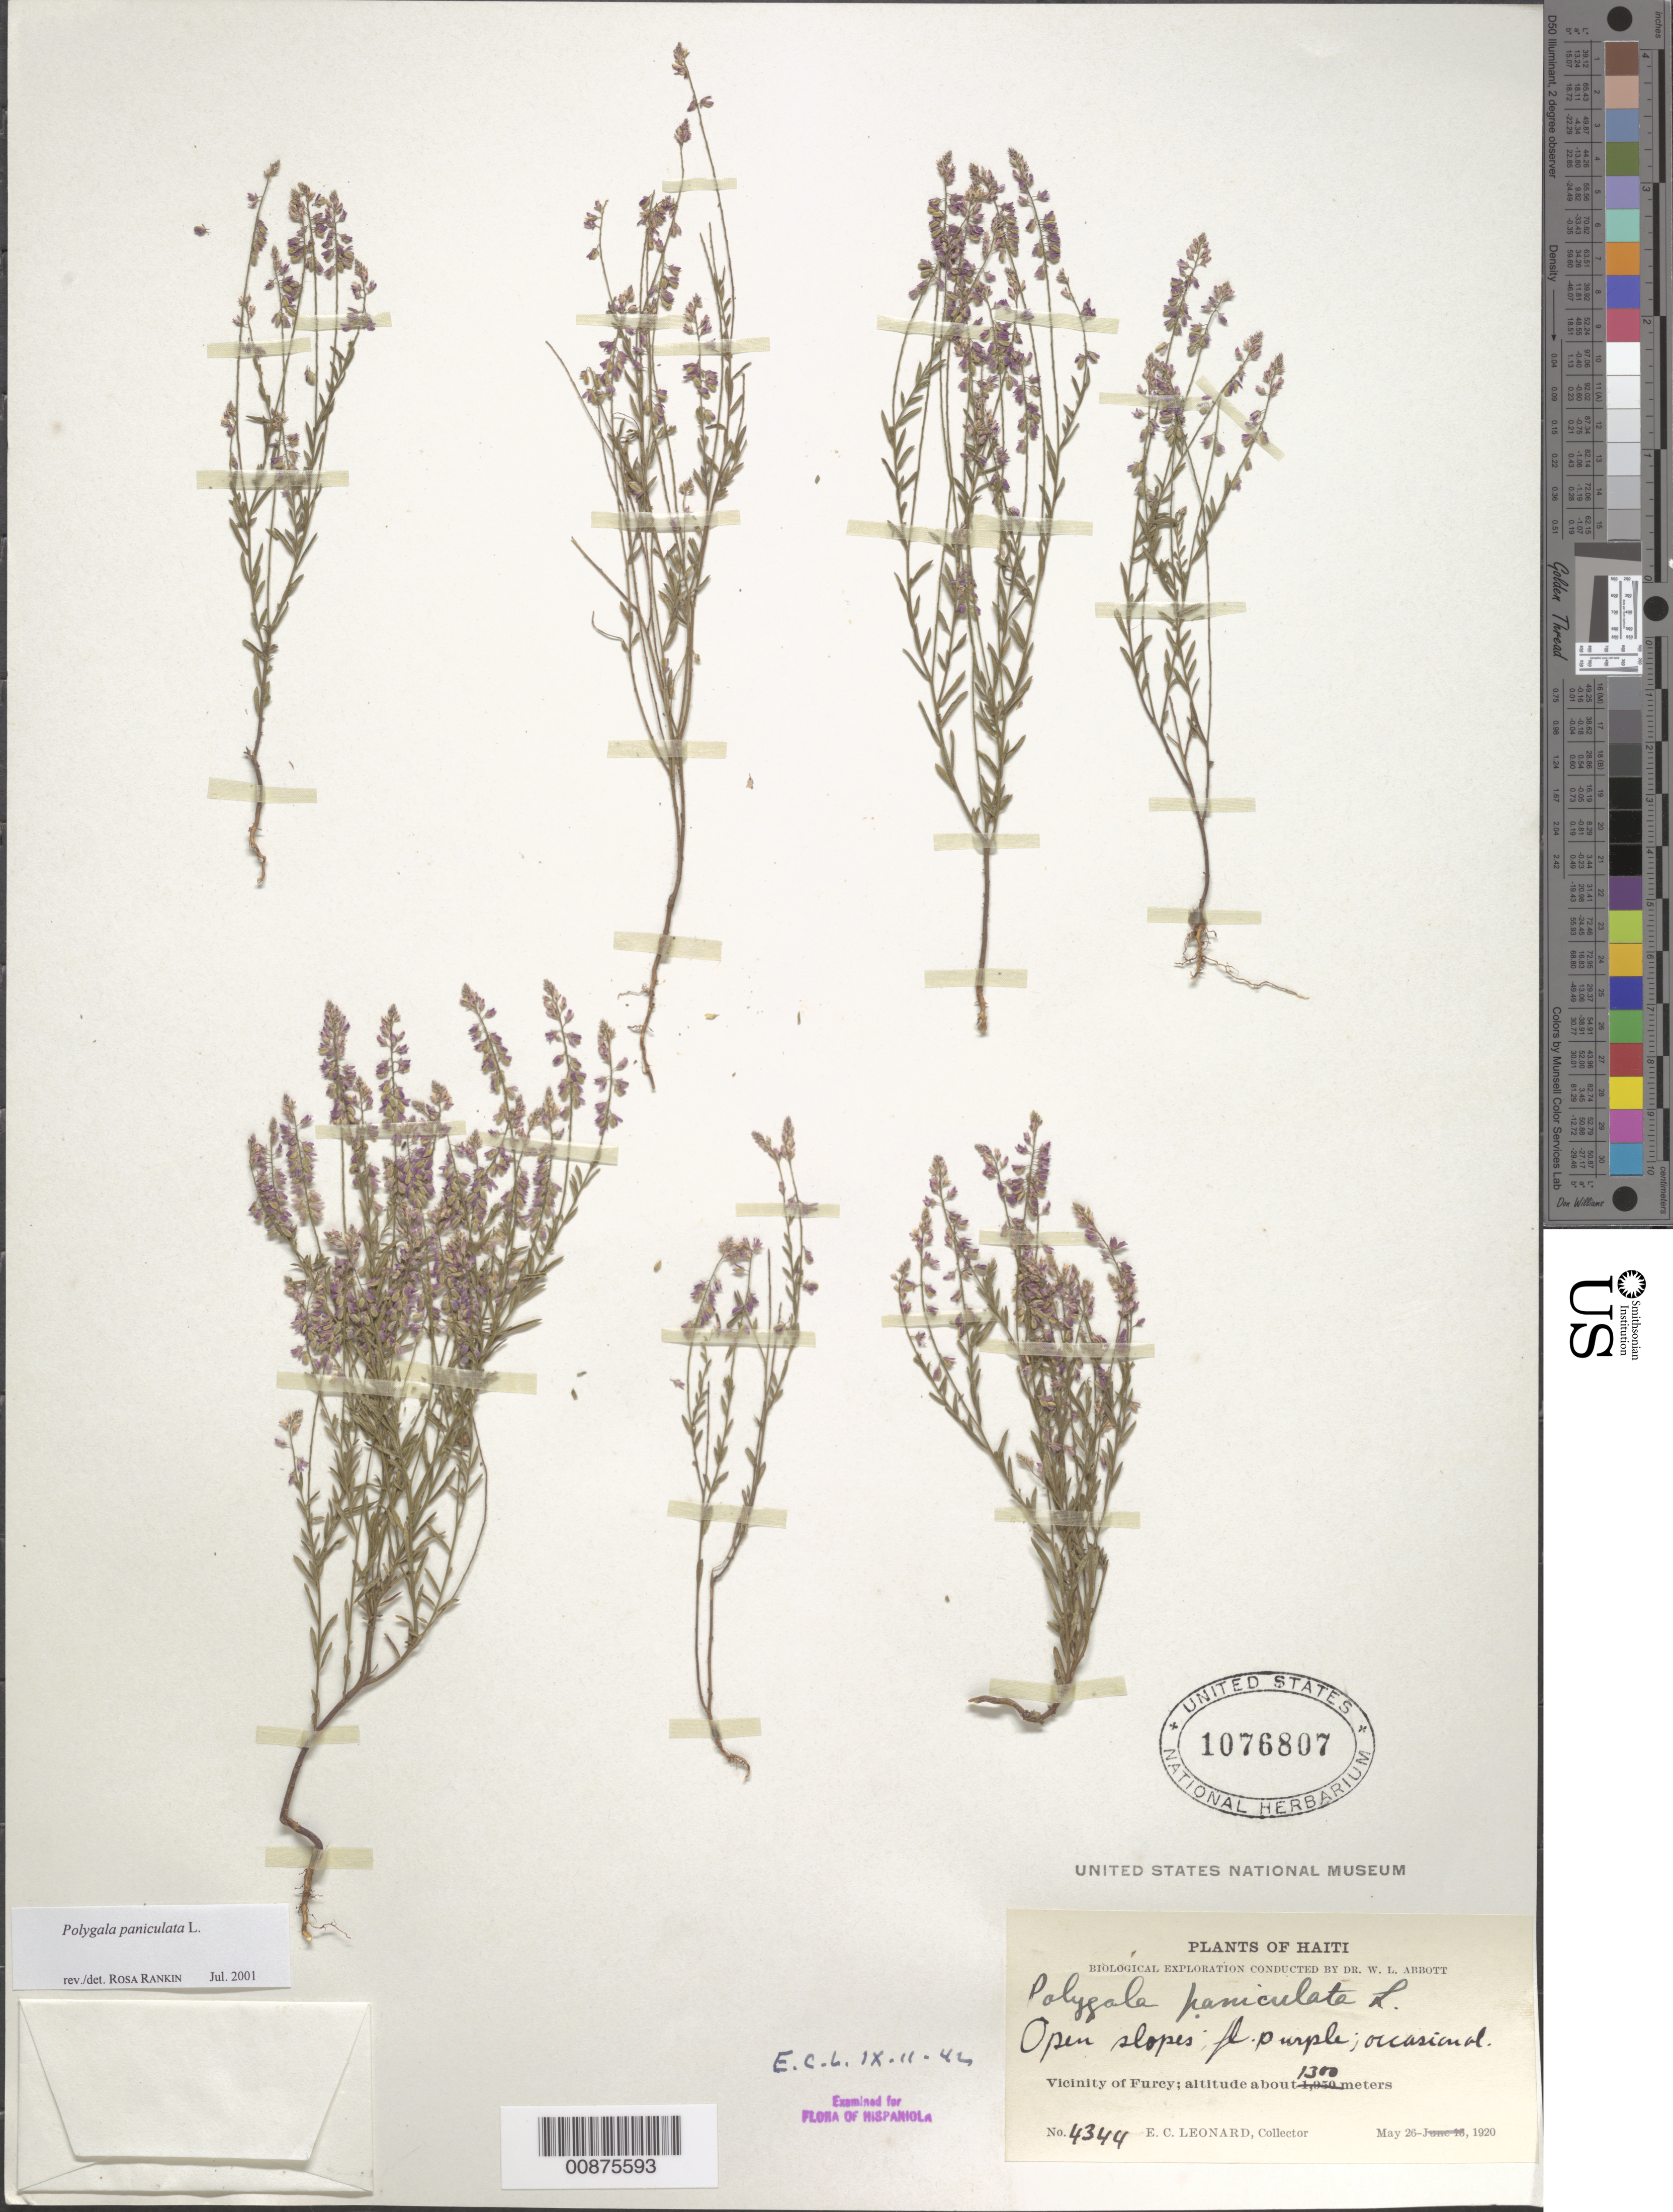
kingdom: Plantae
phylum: Tracheophyta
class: Magnoliopsida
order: Fabales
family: Polygalaceae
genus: Polygala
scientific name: Polygala paniculata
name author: L.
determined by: Rankin Rodriguez, Rosa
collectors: E. C. Leonard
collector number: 4344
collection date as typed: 26 May 1920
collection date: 1920-05-26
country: Haiti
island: Hispaniola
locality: Vicinity of Furcy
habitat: Open slopes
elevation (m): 1300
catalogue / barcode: US 1076807